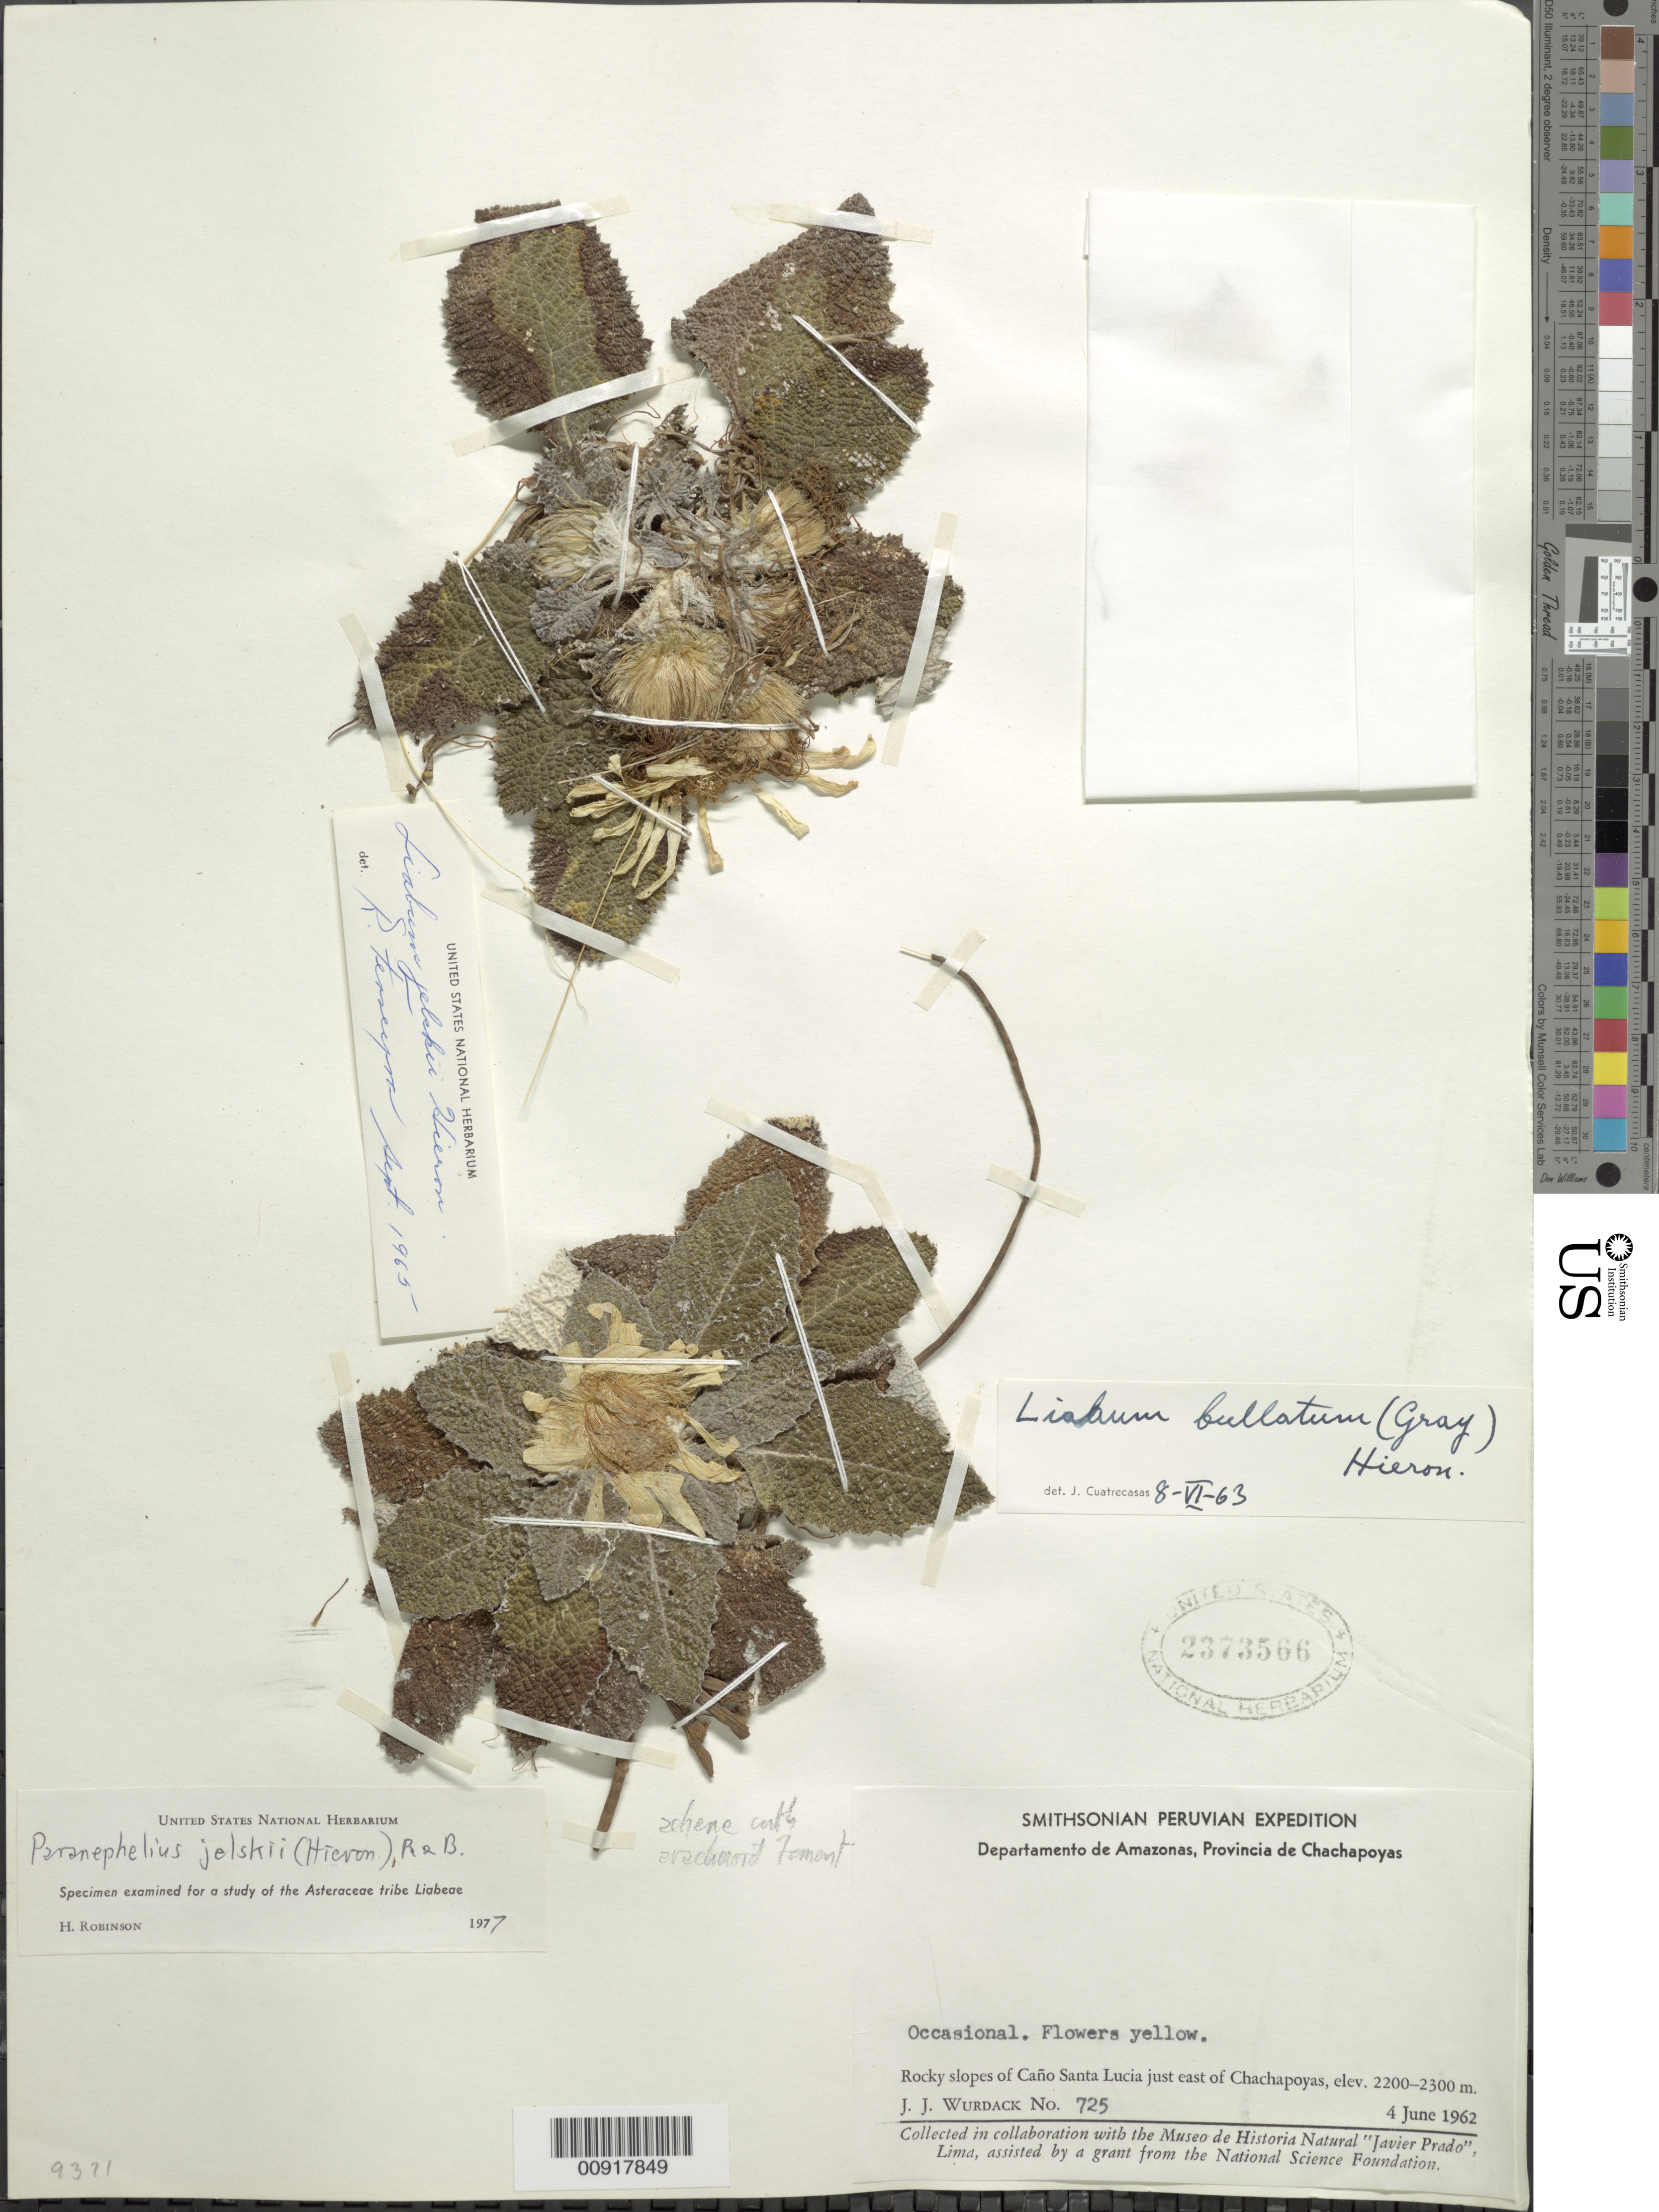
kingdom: Plantae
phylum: Tracheophyta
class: Magnoliopsida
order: Asterales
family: Asteraceae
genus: Paranephelius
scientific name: Paranephelius jelskii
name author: (Hieron.) H. Rob. & Brettell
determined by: Robinson, Harold E., (US)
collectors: J. J. Wurdack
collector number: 725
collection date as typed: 4 June 1962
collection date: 1962-06-04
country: Peru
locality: Prov. Chachapoyas, Dpto. Amazonas, Caño Santa Lucia, just E of Chachapoyas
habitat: Rocky slopes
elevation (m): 2200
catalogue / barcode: US 2373566